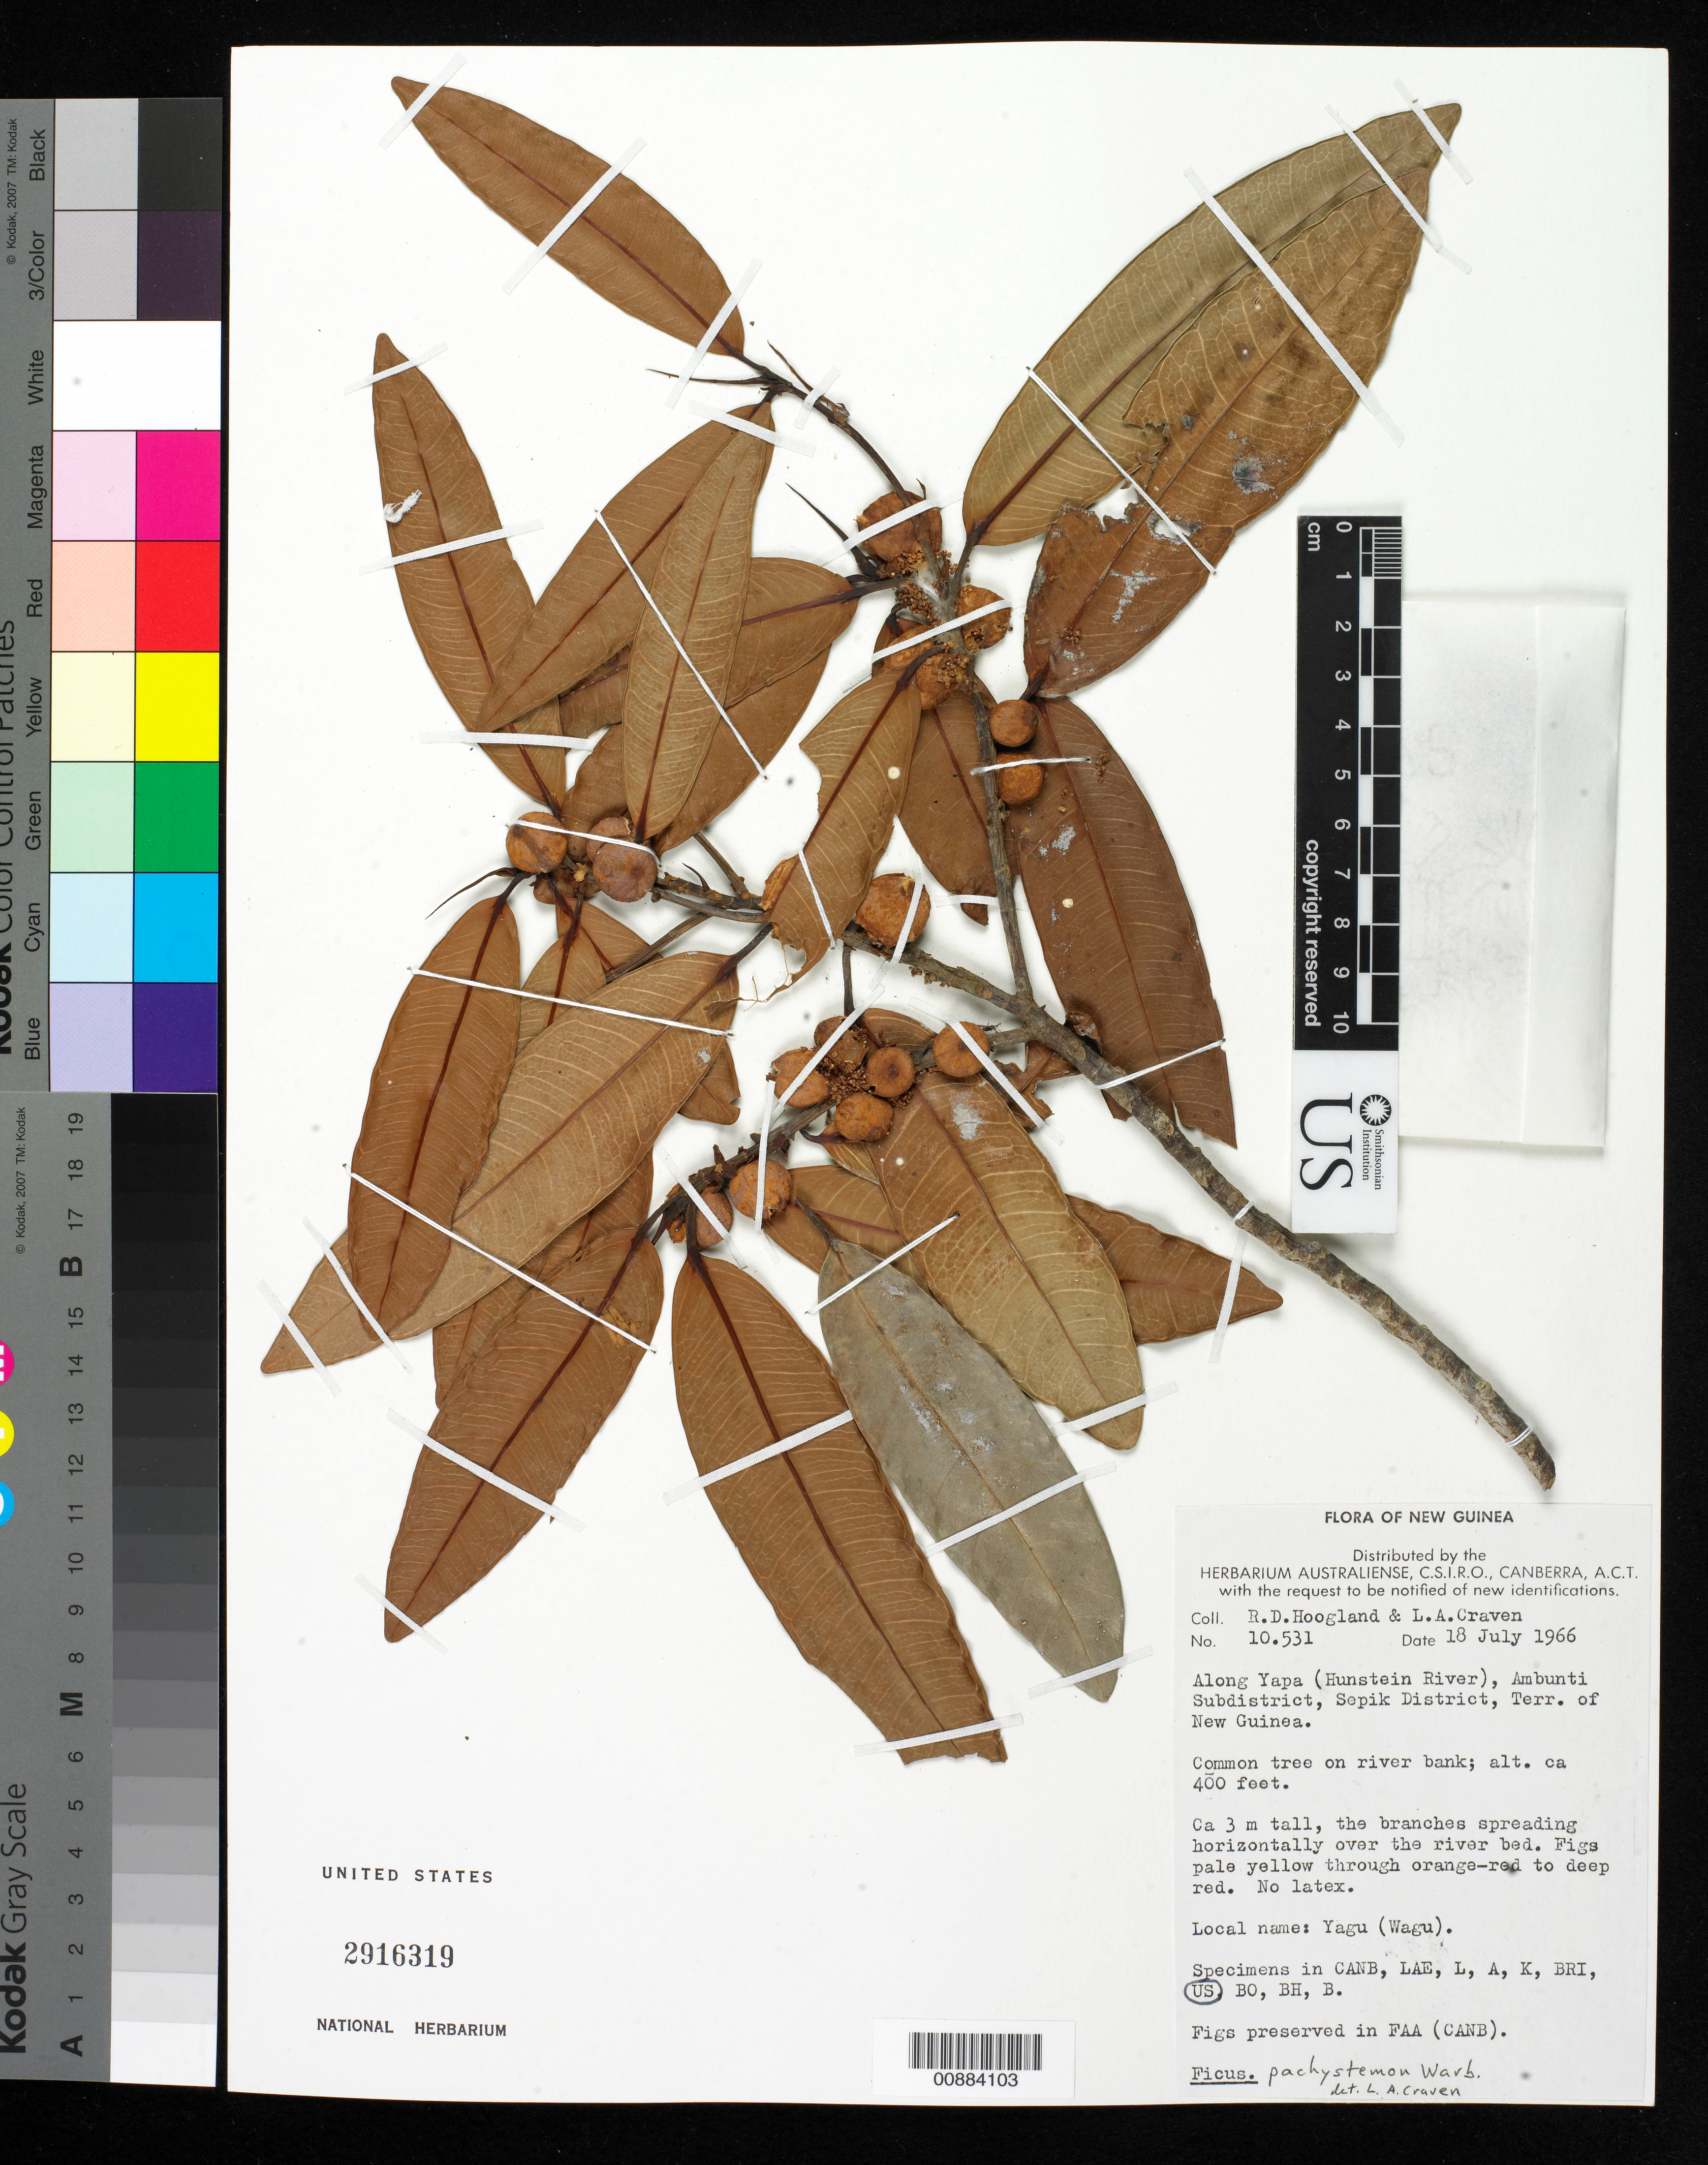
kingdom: Plantae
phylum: Tracheophyta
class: Magnoliopsida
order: Rosales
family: Moraceae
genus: Ficus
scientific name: Ficus pachystemon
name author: Warb.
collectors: R. D. Hoogland & L. A. Craven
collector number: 10531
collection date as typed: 18 Jul 1966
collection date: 1966-07-18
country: Papua New Guinea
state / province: East Sepik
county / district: Ambunti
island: New Guinea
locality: Along Yapa (Hunstein River), Ambunti subdist., Sepik Dist.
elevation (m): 122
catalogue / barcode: US 2916319